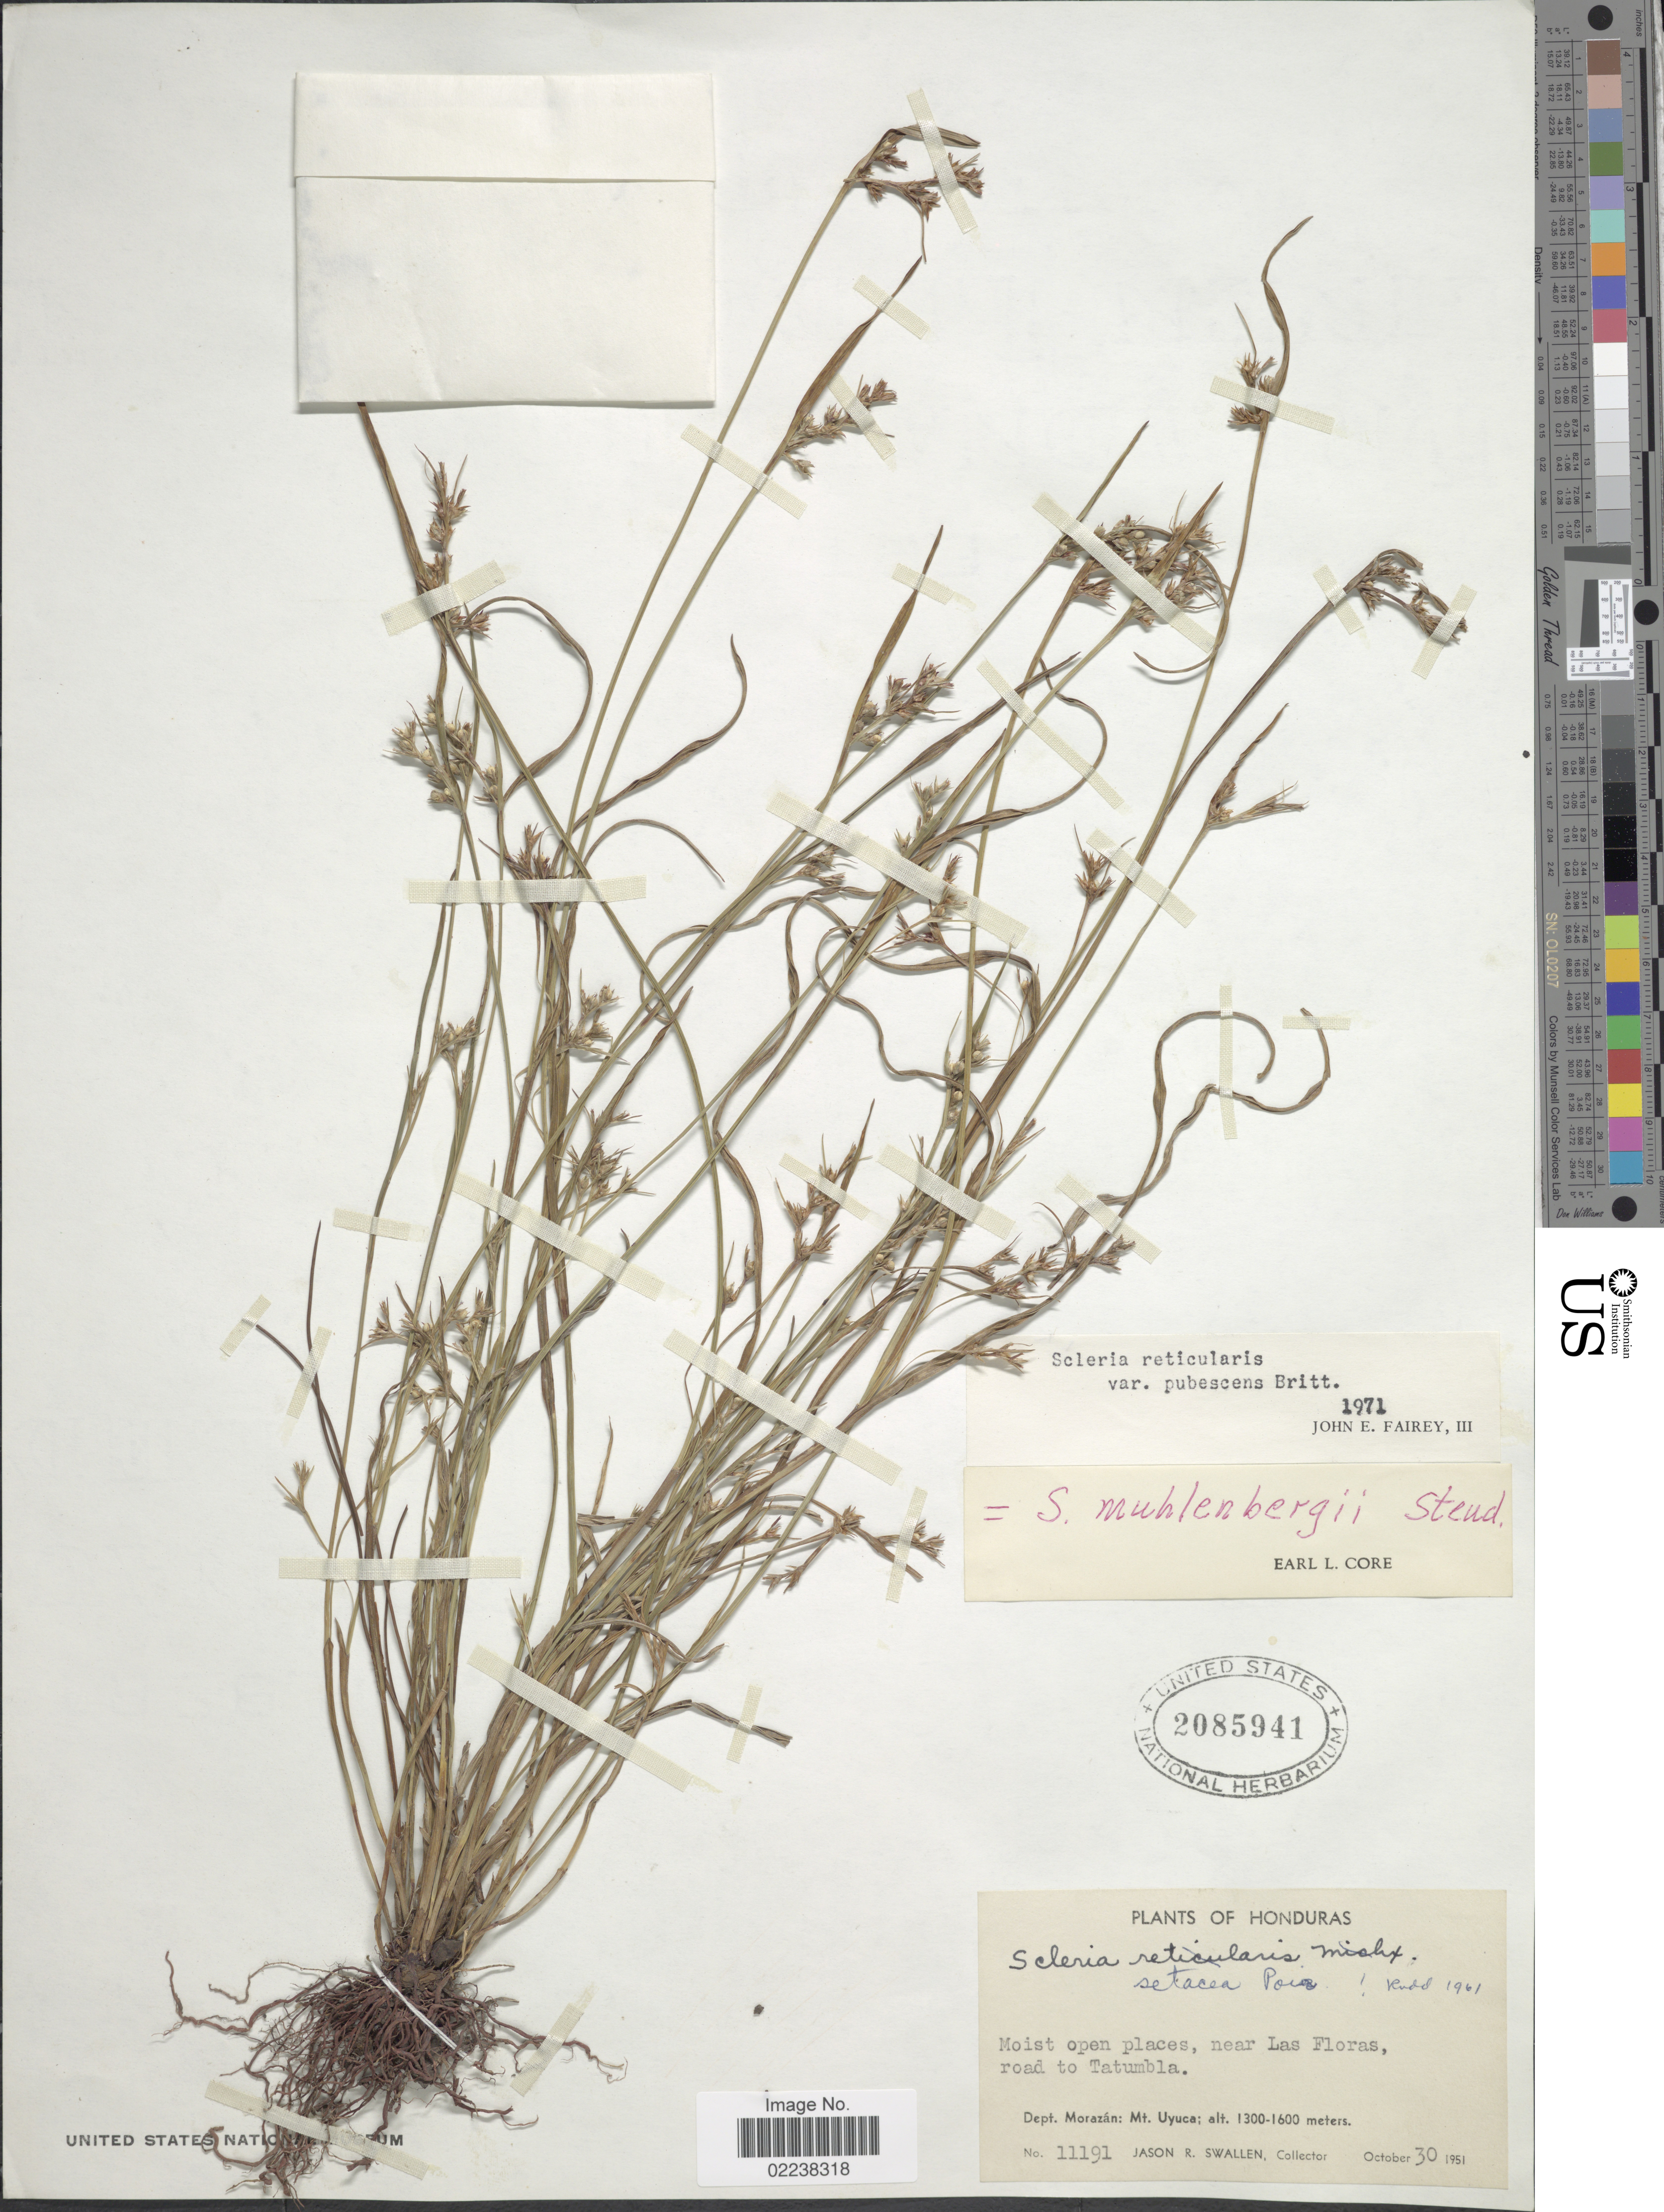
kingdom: Plantae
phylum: Tracheophyta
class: Liliopsida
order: Poales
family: Cyperaceae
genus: Scleria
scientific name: Scleria muehlenbergii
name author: Steud.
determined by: Strong, Mark T., (BOT), Smithsonian Institution - National Museum of Natural History (UNITED STATES)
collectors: J. R. Swallen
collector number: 11191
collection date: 1951-10-30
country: Honduras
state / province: Fco. Morazán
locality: Moist open places, near Las Floras, road to Tatumbla, Dept. Morazan: Mt. Uyuca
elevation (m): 1300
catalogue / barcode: US 2085941